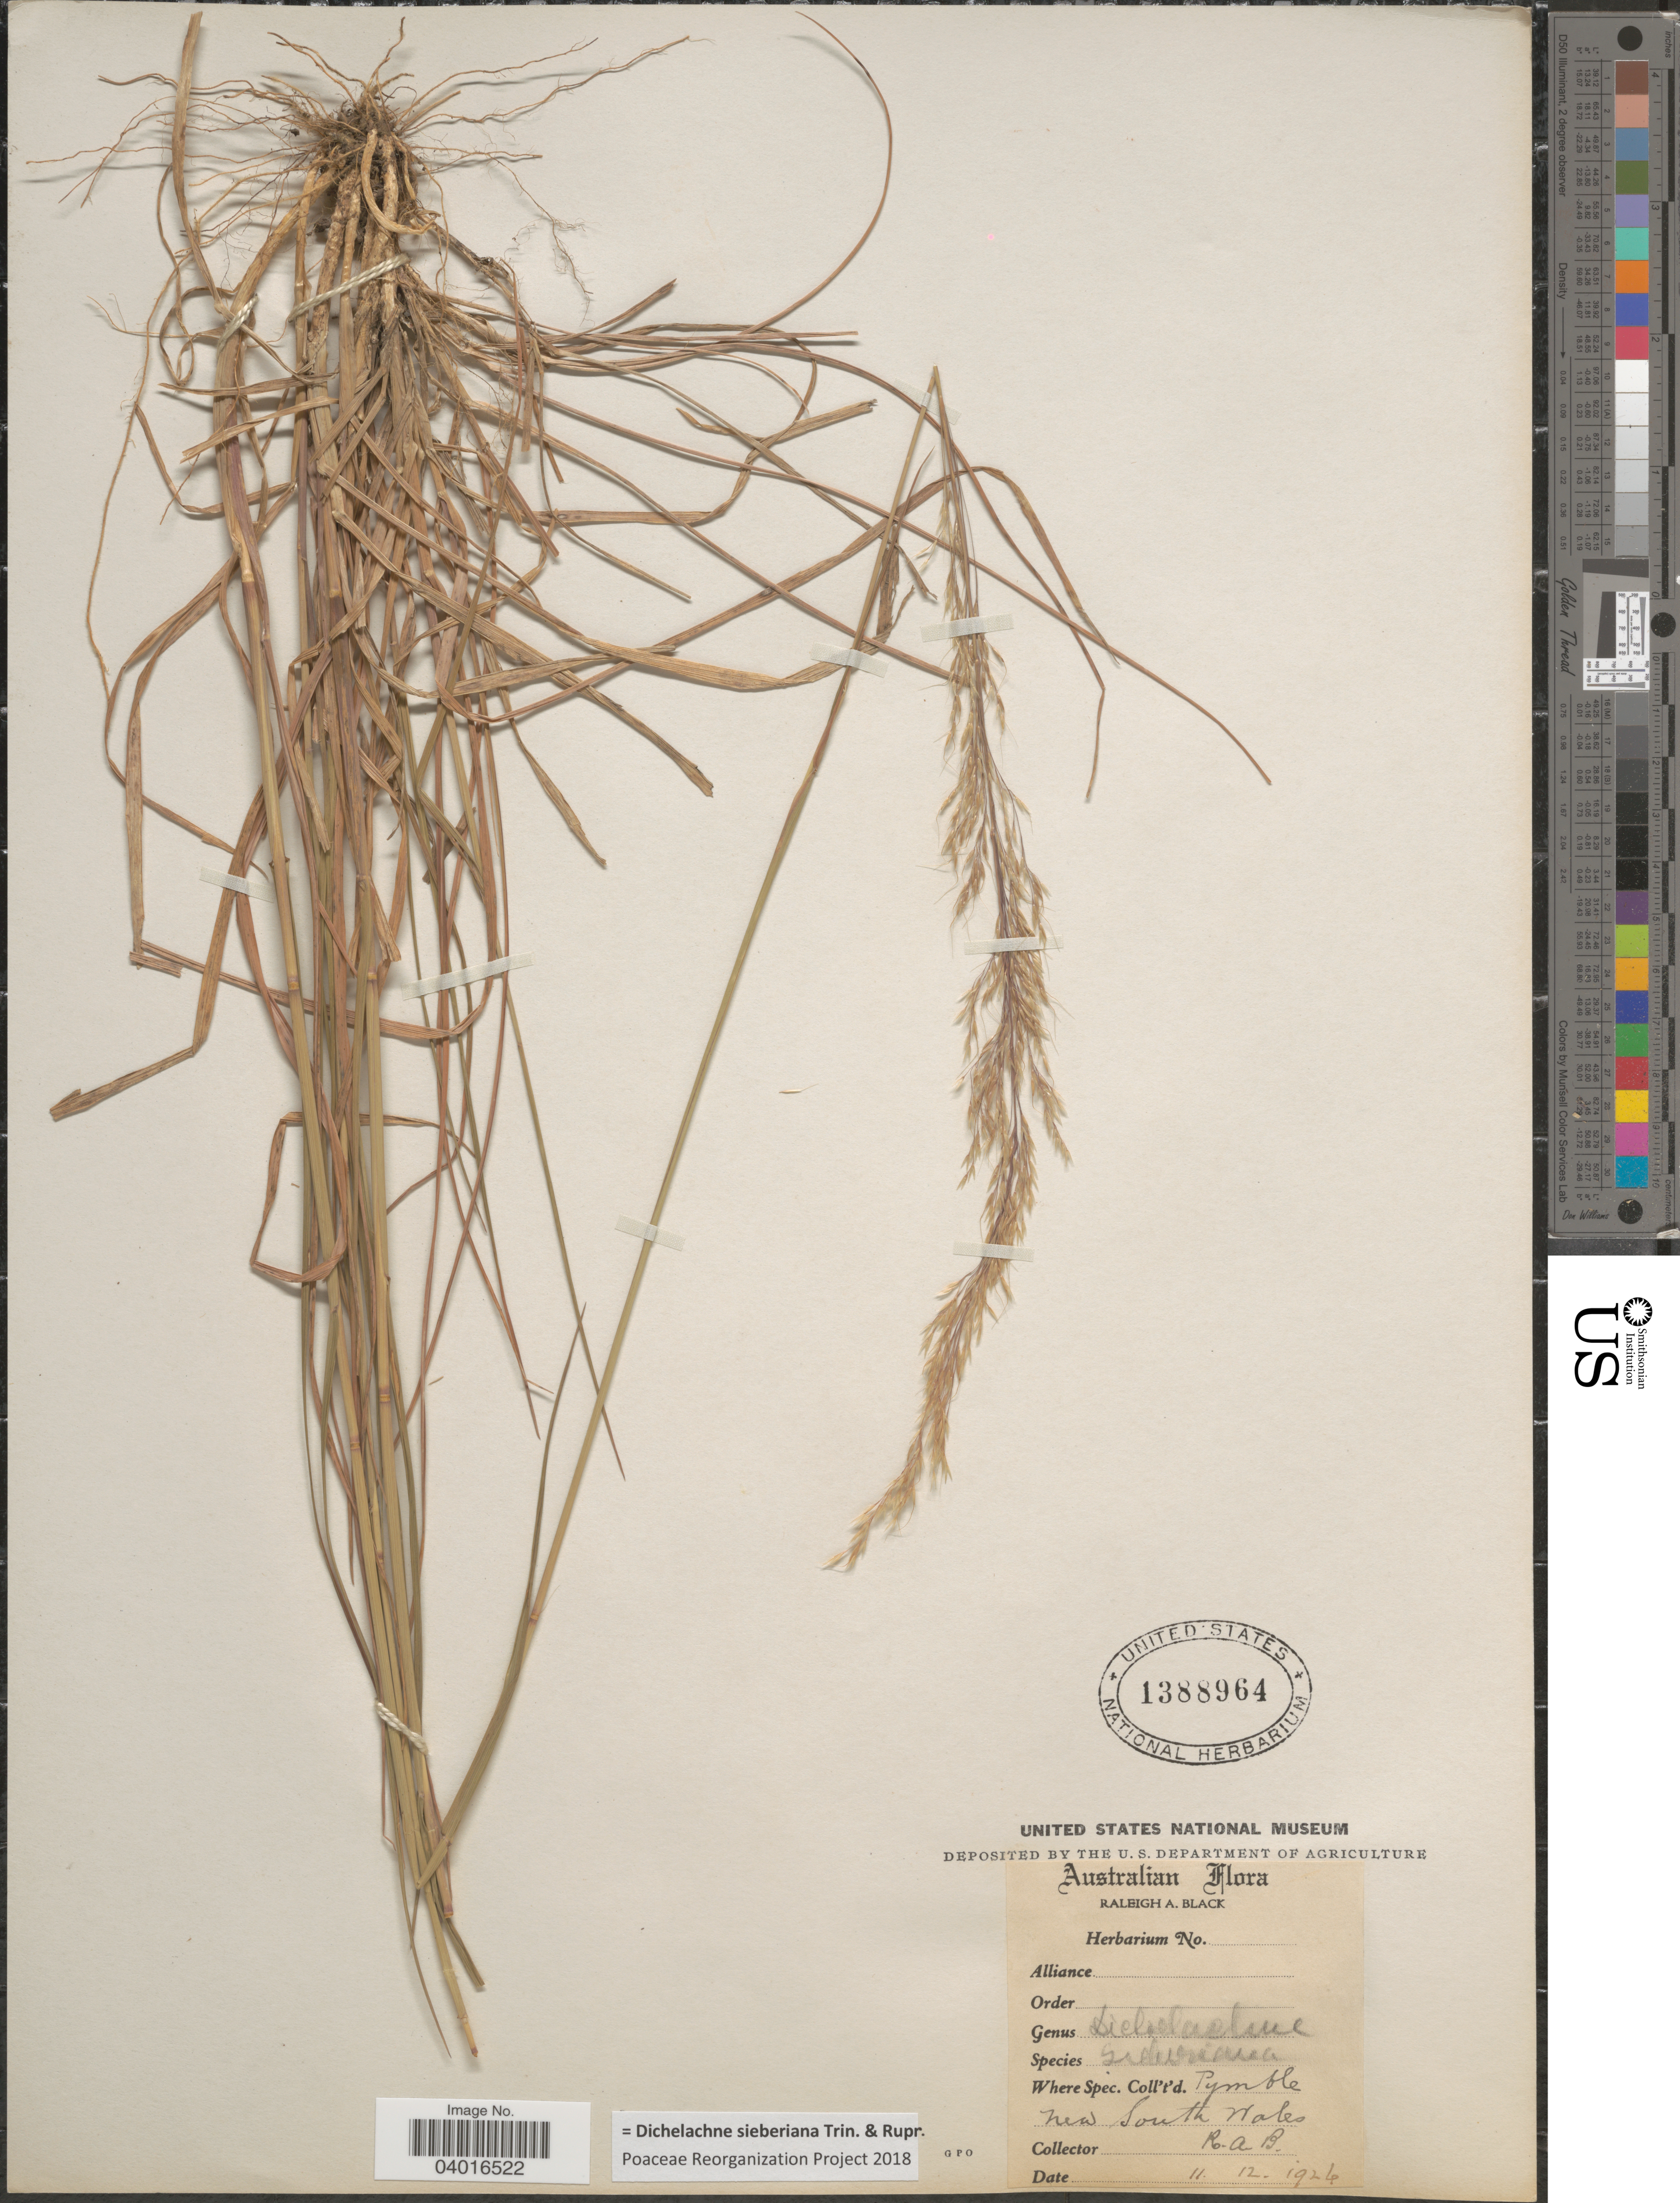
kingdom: Plantae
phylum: Tracheophyta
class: Liliopsida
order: Poales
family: Poaceae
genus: Dichelachne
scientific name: Dichelachne sieberiana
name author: Trin. & Rupr.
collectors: R. A. Black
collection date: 1926-12-11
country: Australia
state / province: New South Wales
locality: Pymble.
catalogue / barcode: US 1388964